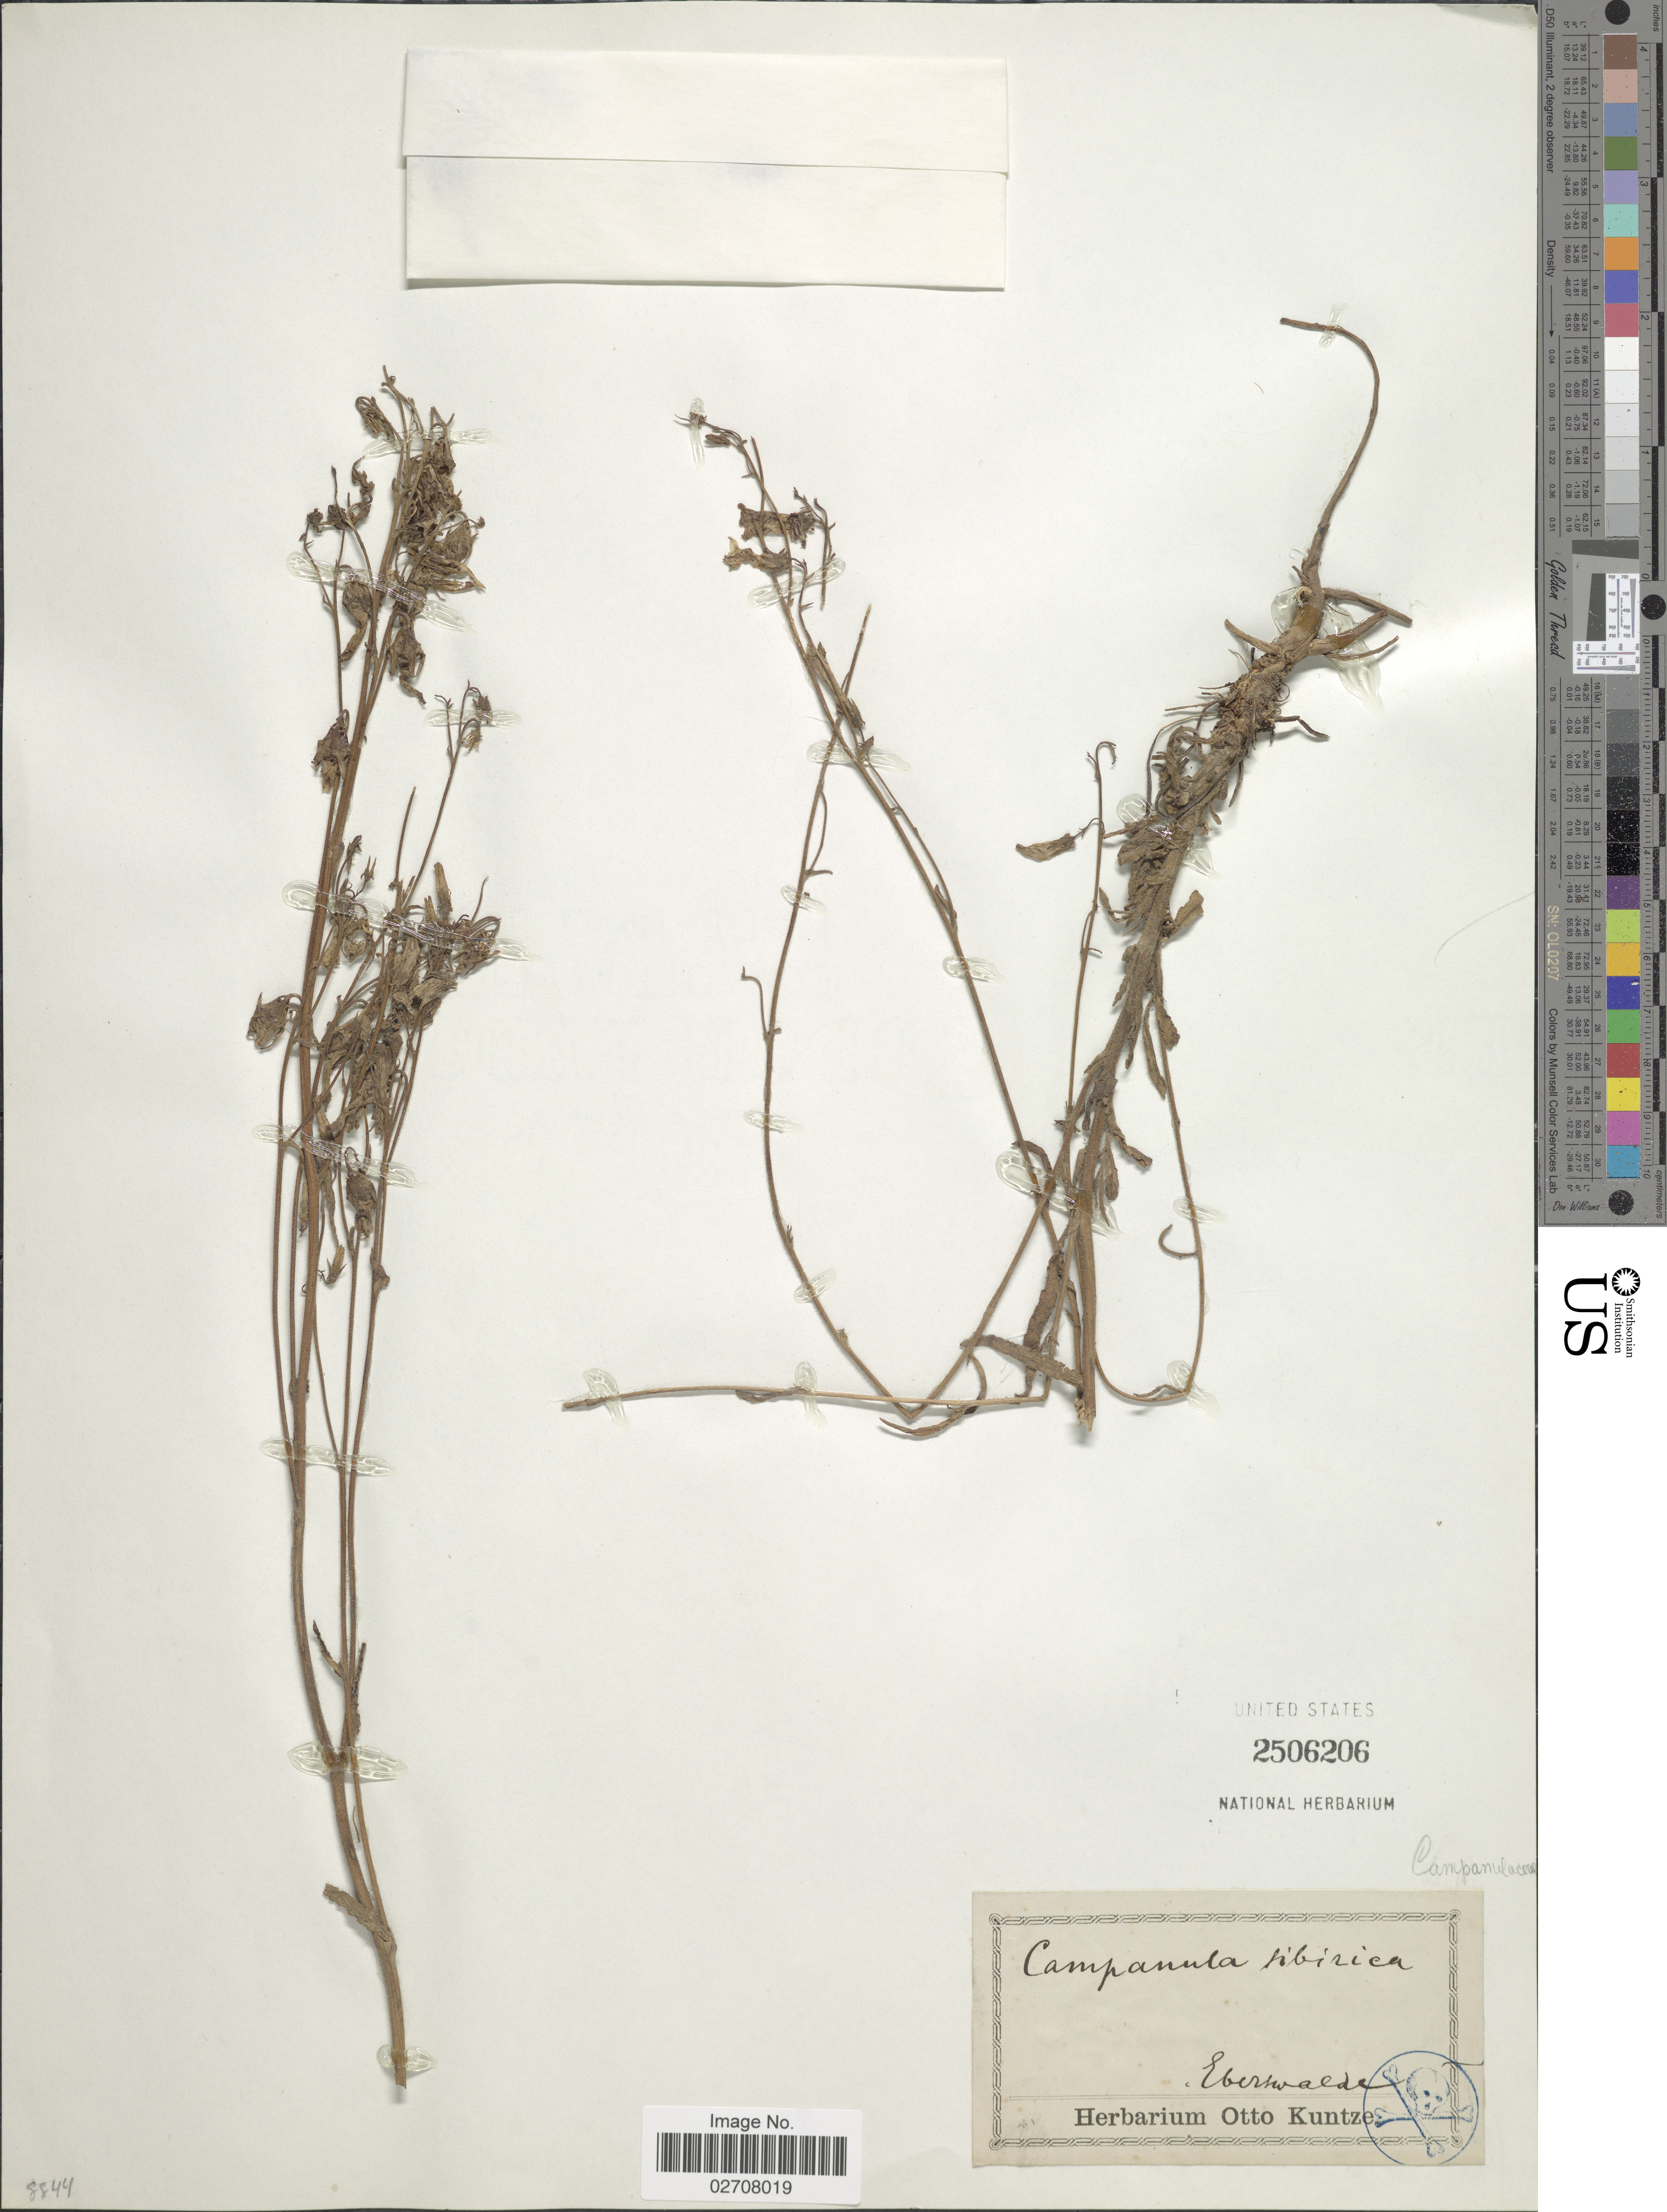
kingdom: Plantae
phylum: Tracheophyta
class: Magnoliopsida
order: Asterales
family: Campanulaceae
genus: Campanula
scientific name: Campanula sibirica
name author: L.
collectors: ex herb. Otto Kuntze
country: Germany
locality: Eberswalde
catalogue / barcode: US 2506206